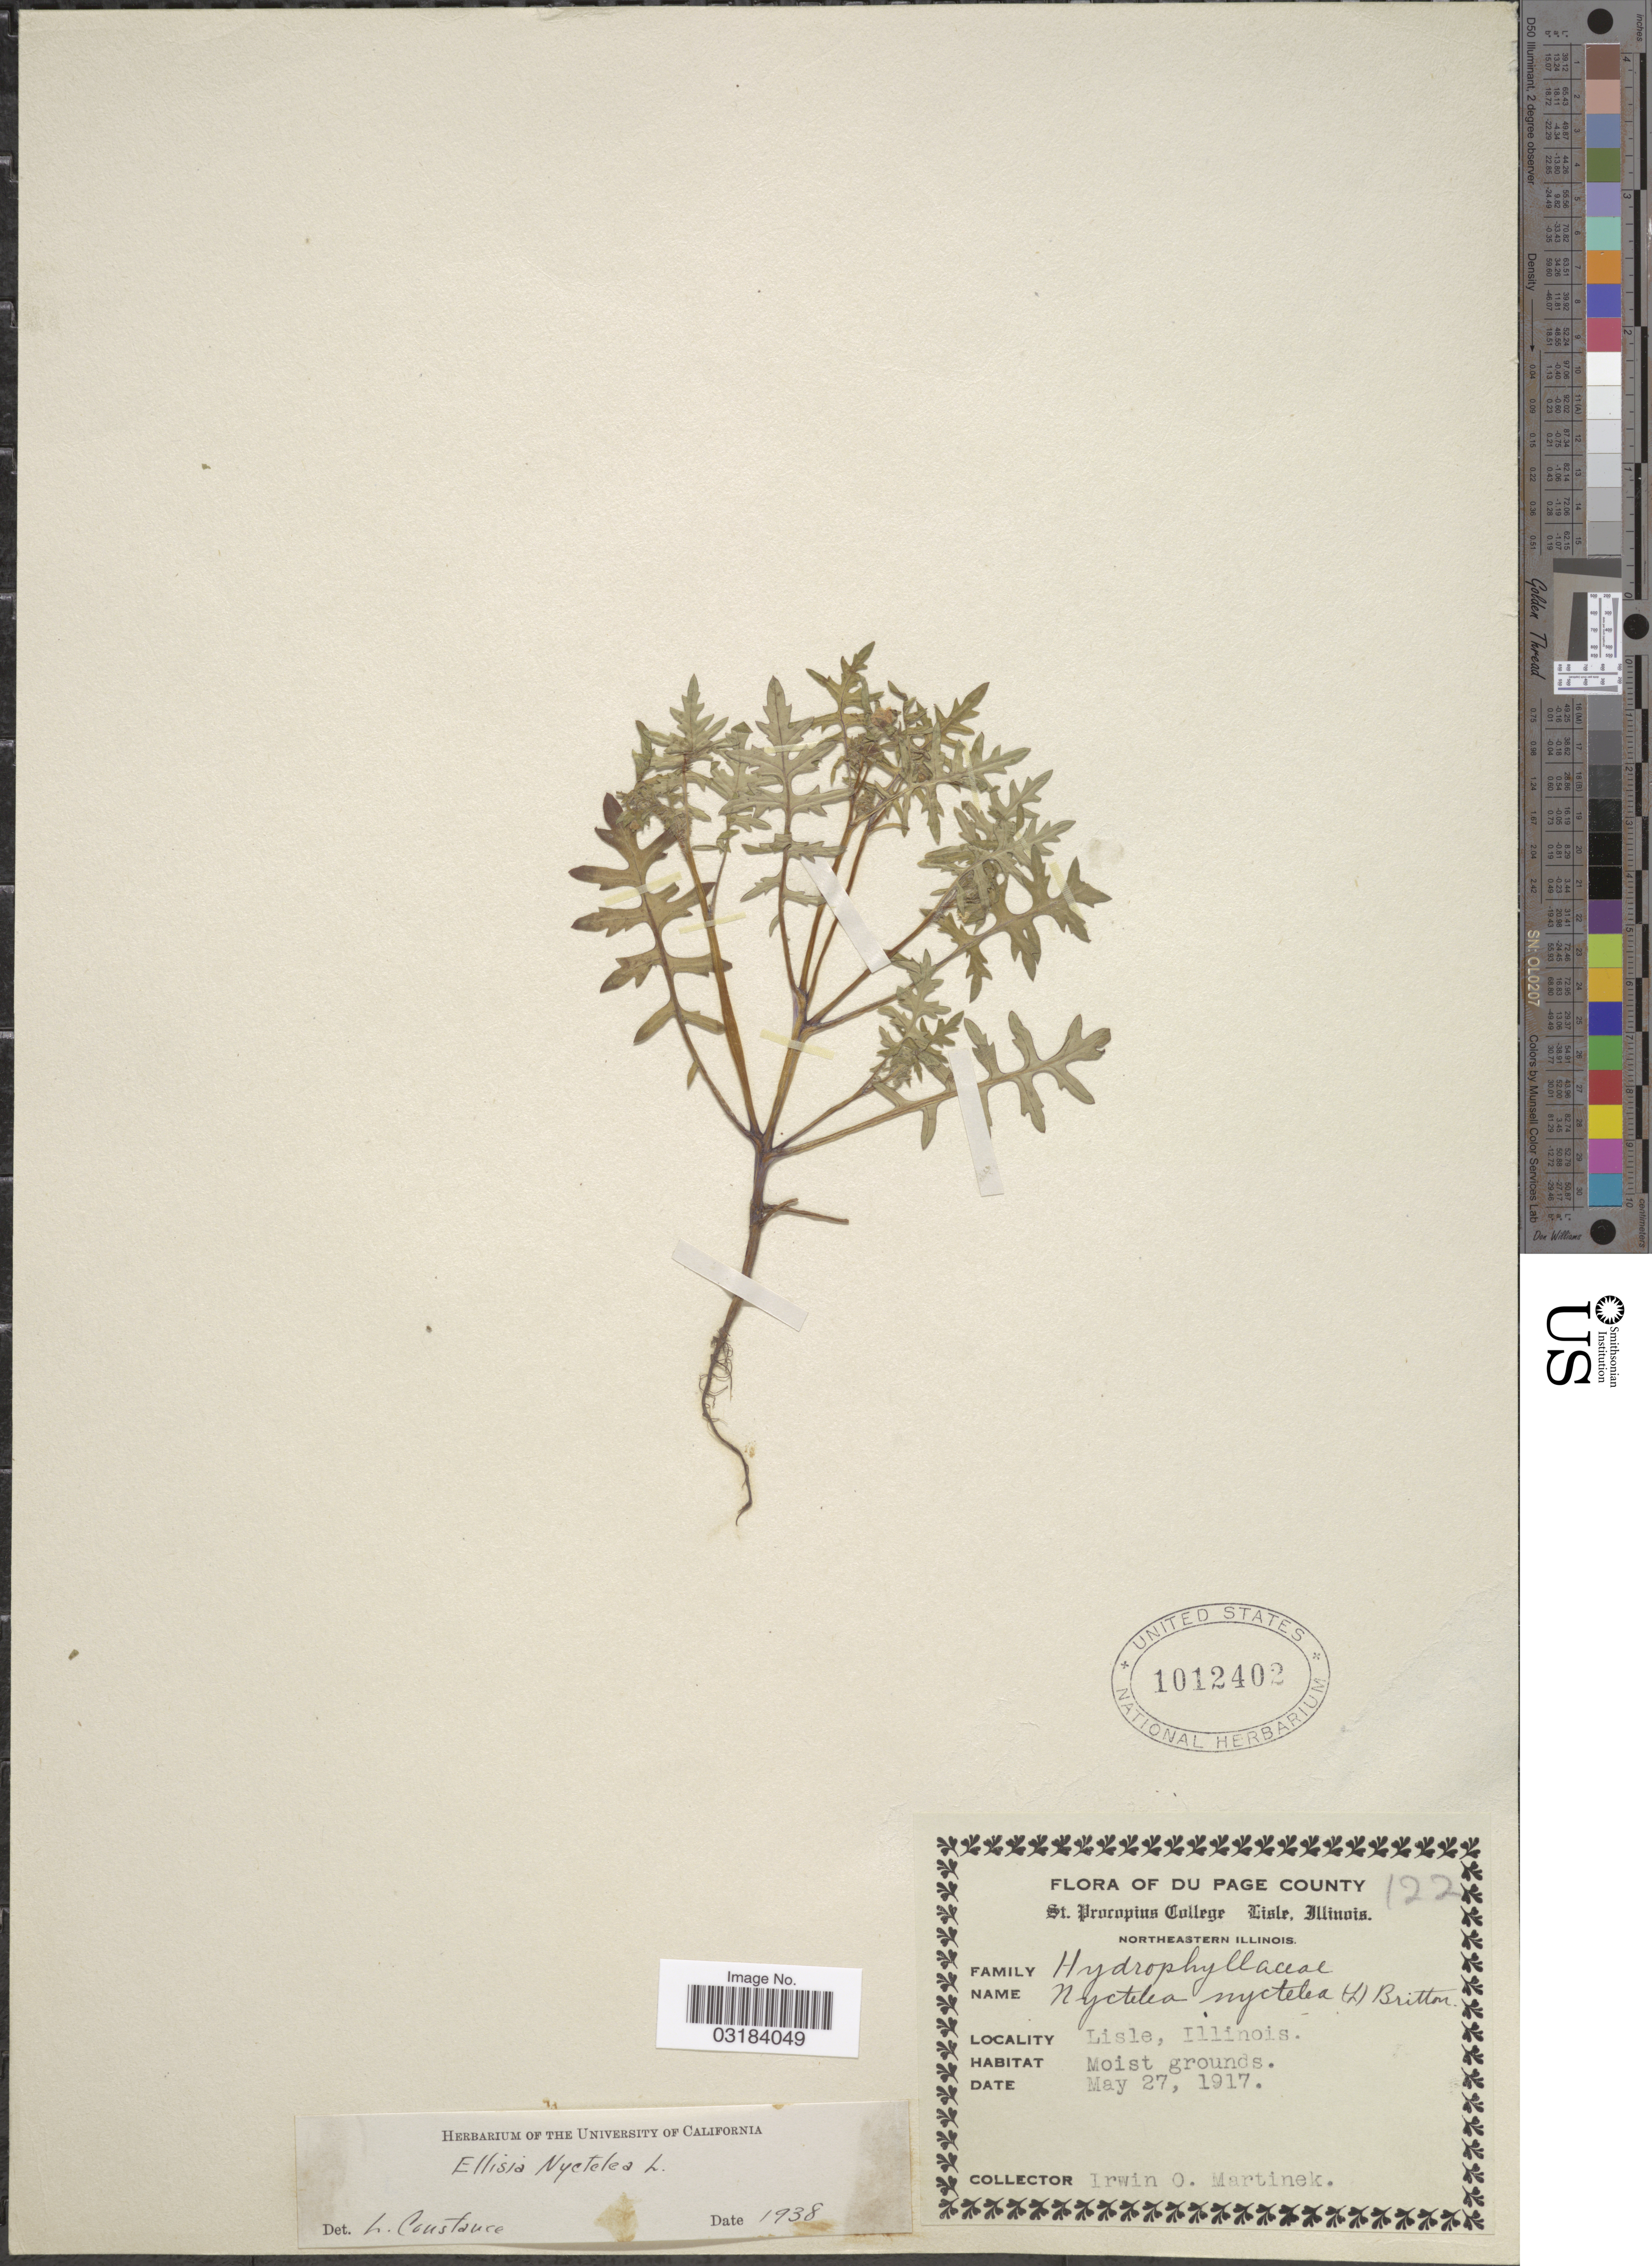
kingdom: Plantae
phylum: Tracheophyta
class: Magnoliopsida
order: Boraginales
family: Hydrophyllaceae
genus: Ellisia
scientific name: Ellisia nyctelea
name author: L.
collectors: I. Martinek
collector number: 122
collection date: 1917-05-27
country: United States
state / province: Illinois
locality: Du Page County, Lisle.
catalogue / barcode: US 1012402